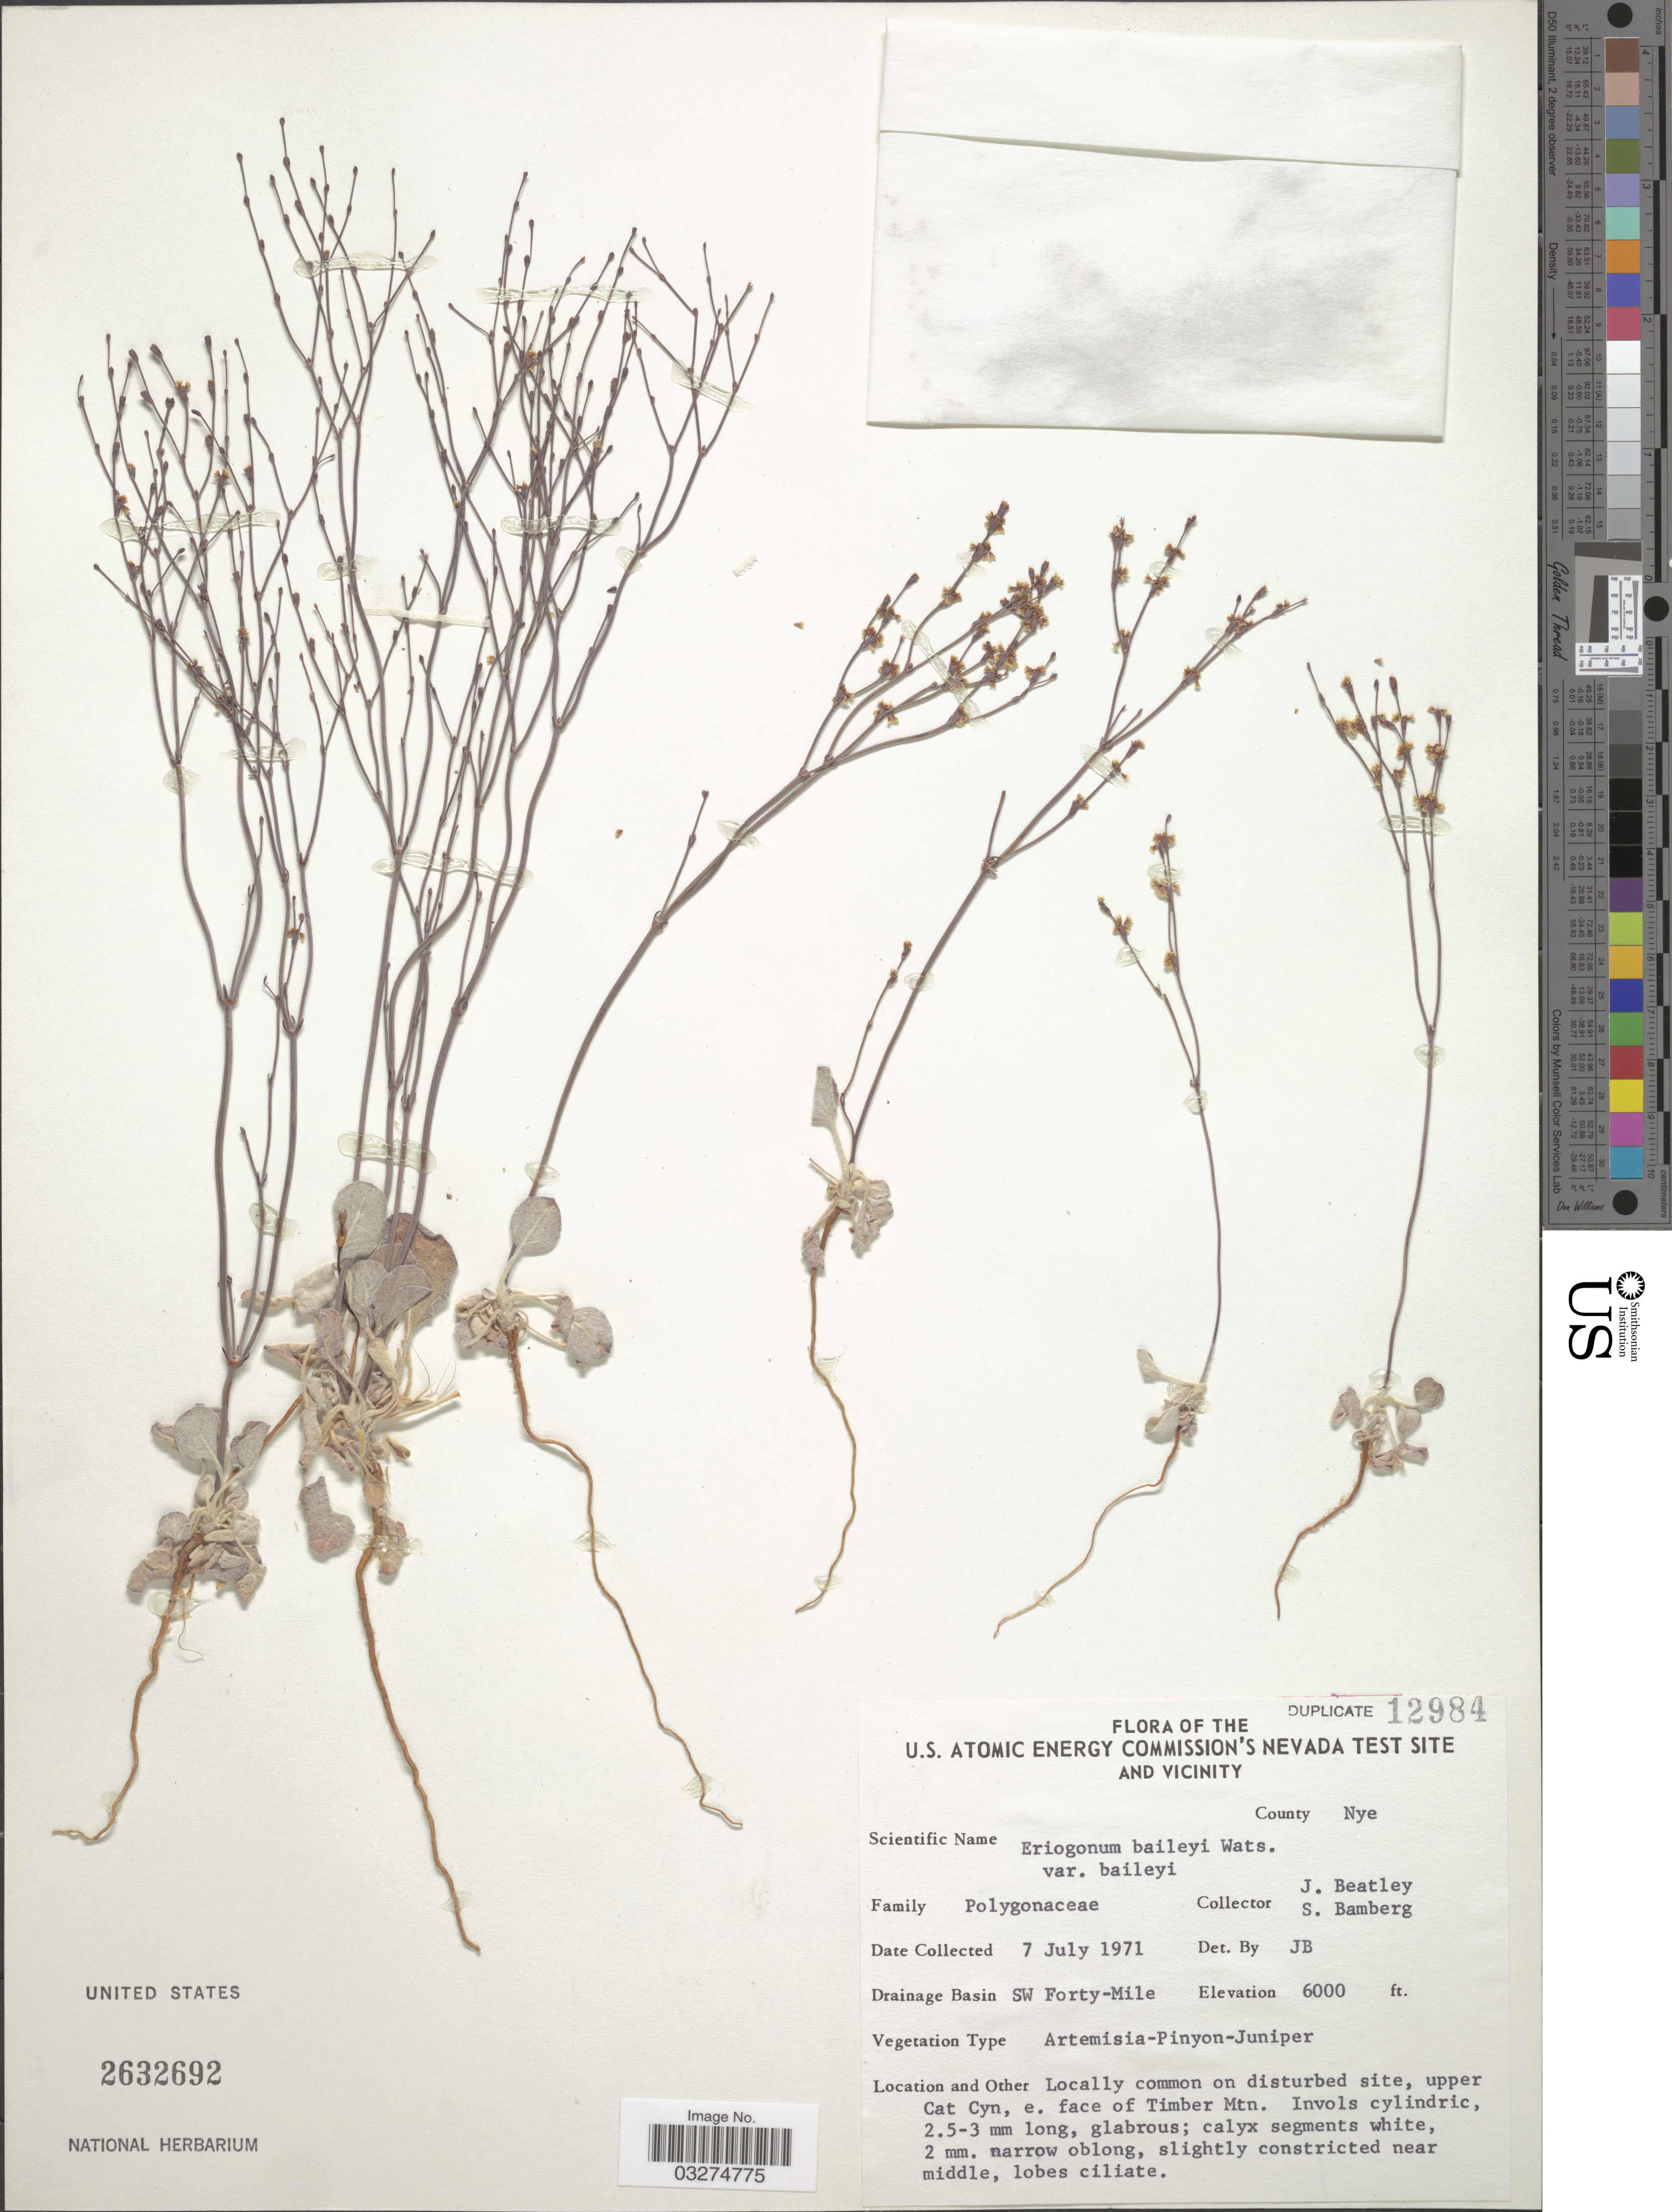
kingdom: Plantae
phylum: Tracheophyta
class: Magnoliopsida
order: Caryophyllales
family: Polygonaceae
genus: Eriogonum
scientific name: Eriogonum baileyi var. baileyi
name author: S. Watson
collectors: J. C. Beatley & S. Bamberg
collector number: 12984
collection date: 1971-07-07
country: United States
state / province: Nevada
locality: U.S. Atomic Energy Commission's Nevada Test Site and Vicinity. County Nye. Drainage Basin SW Forty-Mile. Upper Cat Cyn, e. face of Timber Mtn.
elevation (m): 1829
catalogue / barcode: US 2632692